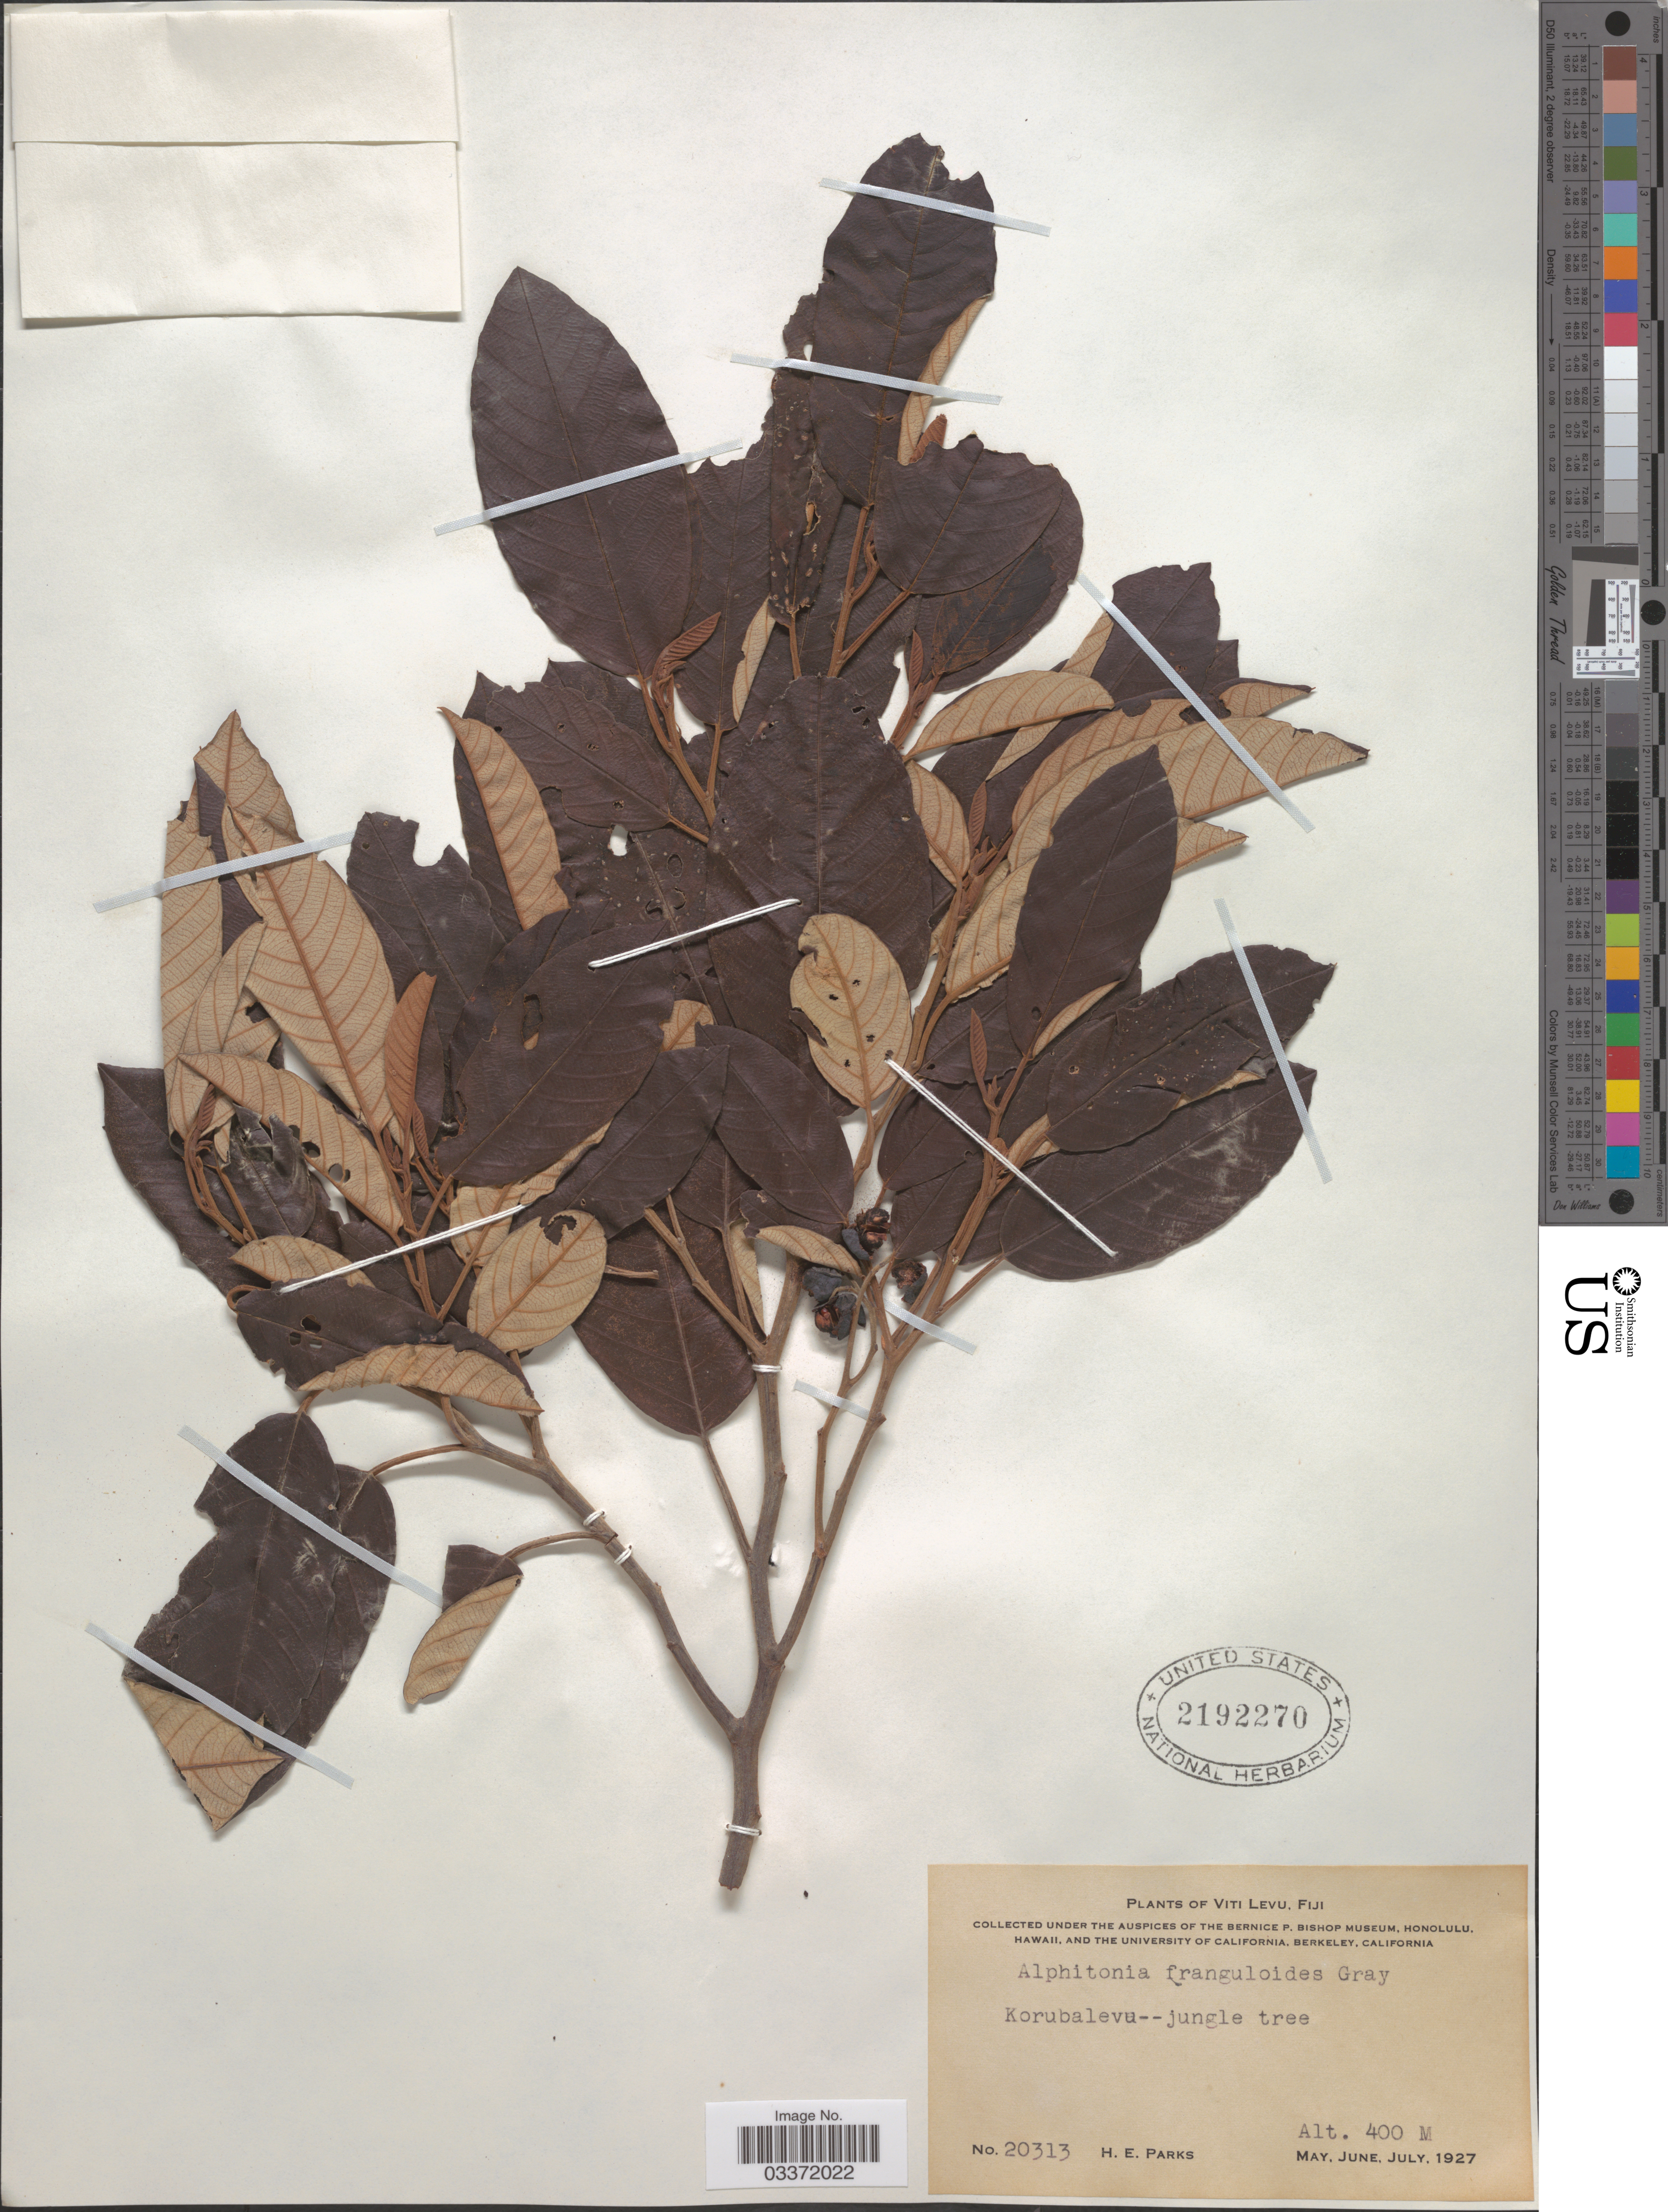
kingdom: Plantae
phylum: Tracheophyta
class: Magnoliopsida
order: Rosales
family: Rhamnaceae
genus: Alphitonia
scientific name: Alphitonia franguloides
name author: A. Gray in Wilkes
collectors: H. E. Parks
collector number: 20313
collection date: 1927-05/1927-07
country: Fiji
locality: Viti Levu. Korubalevu.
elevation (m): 400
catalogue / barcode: US 2192270